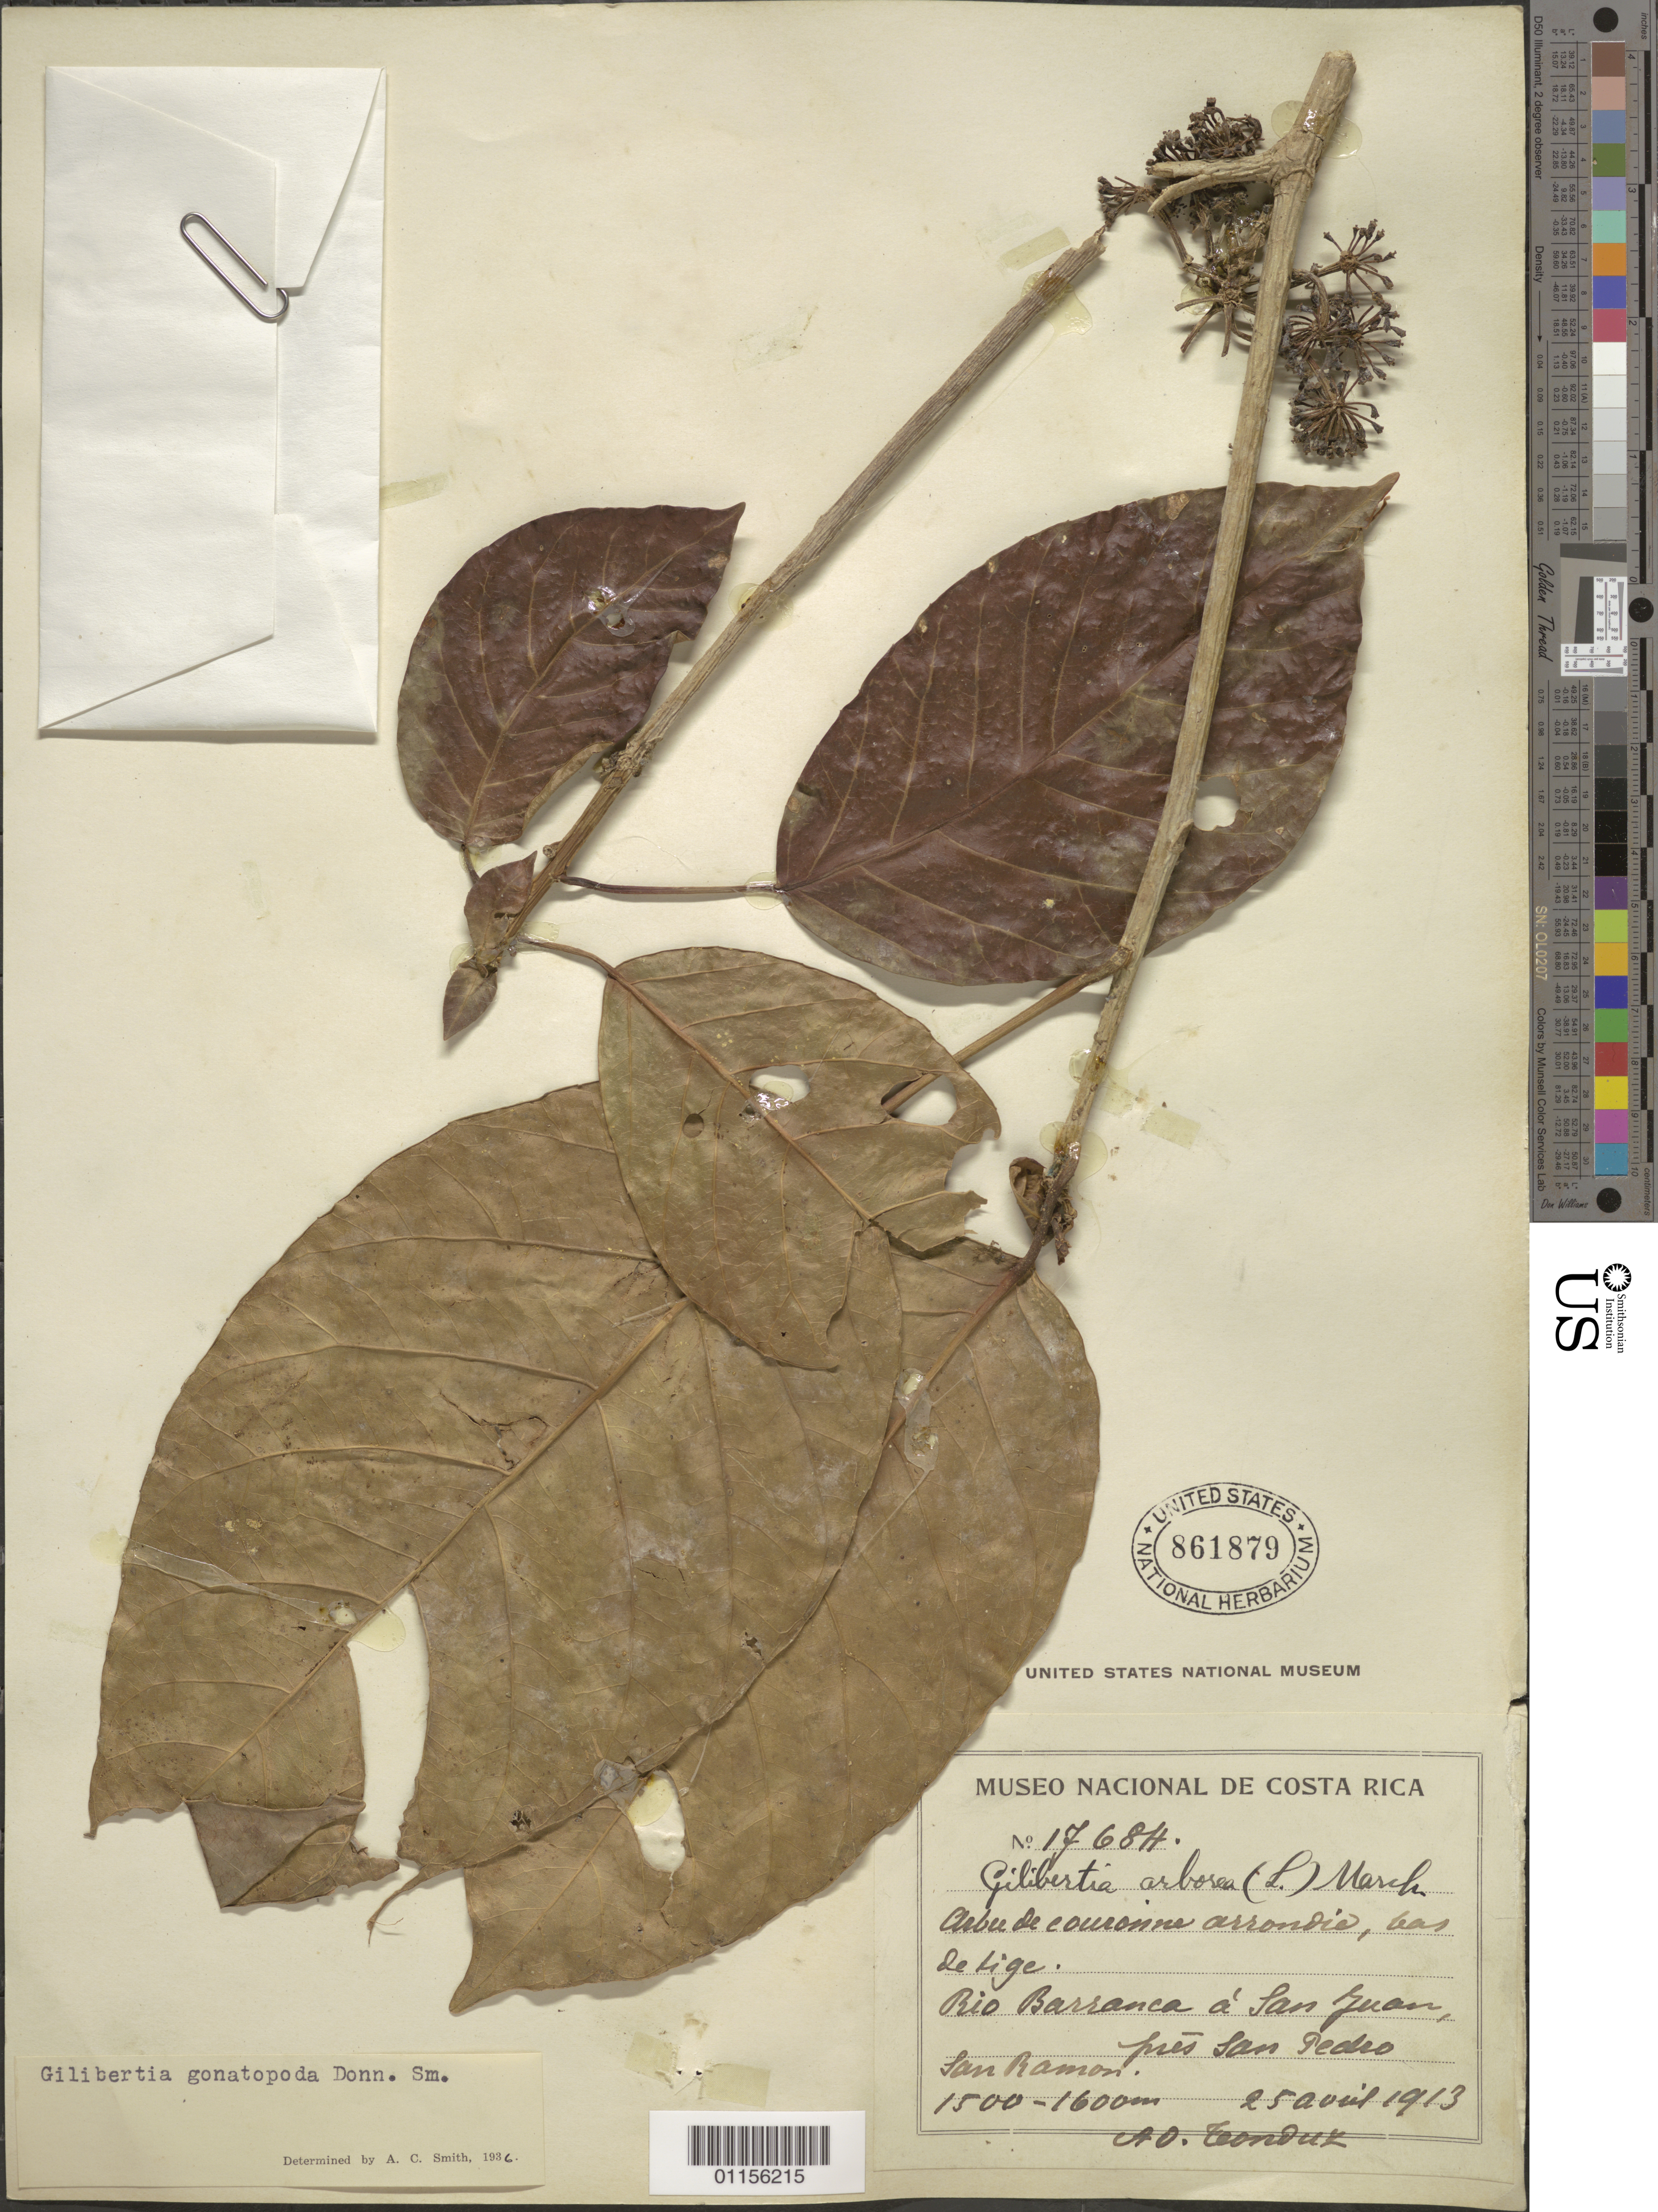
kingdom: Plantae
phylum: Tracheophyta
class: Magnoliopsida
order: Apiales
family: Araliaceae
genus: Dendropanax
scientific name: Dendropanax arboreus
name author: (L.) Decne. & Planch.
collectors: A. Tonduz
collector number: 17611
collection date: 1913-04-25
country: Costa Rica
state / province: San José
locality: Rio Barranca, San Juan.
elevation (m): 1500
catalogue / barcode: US 861879